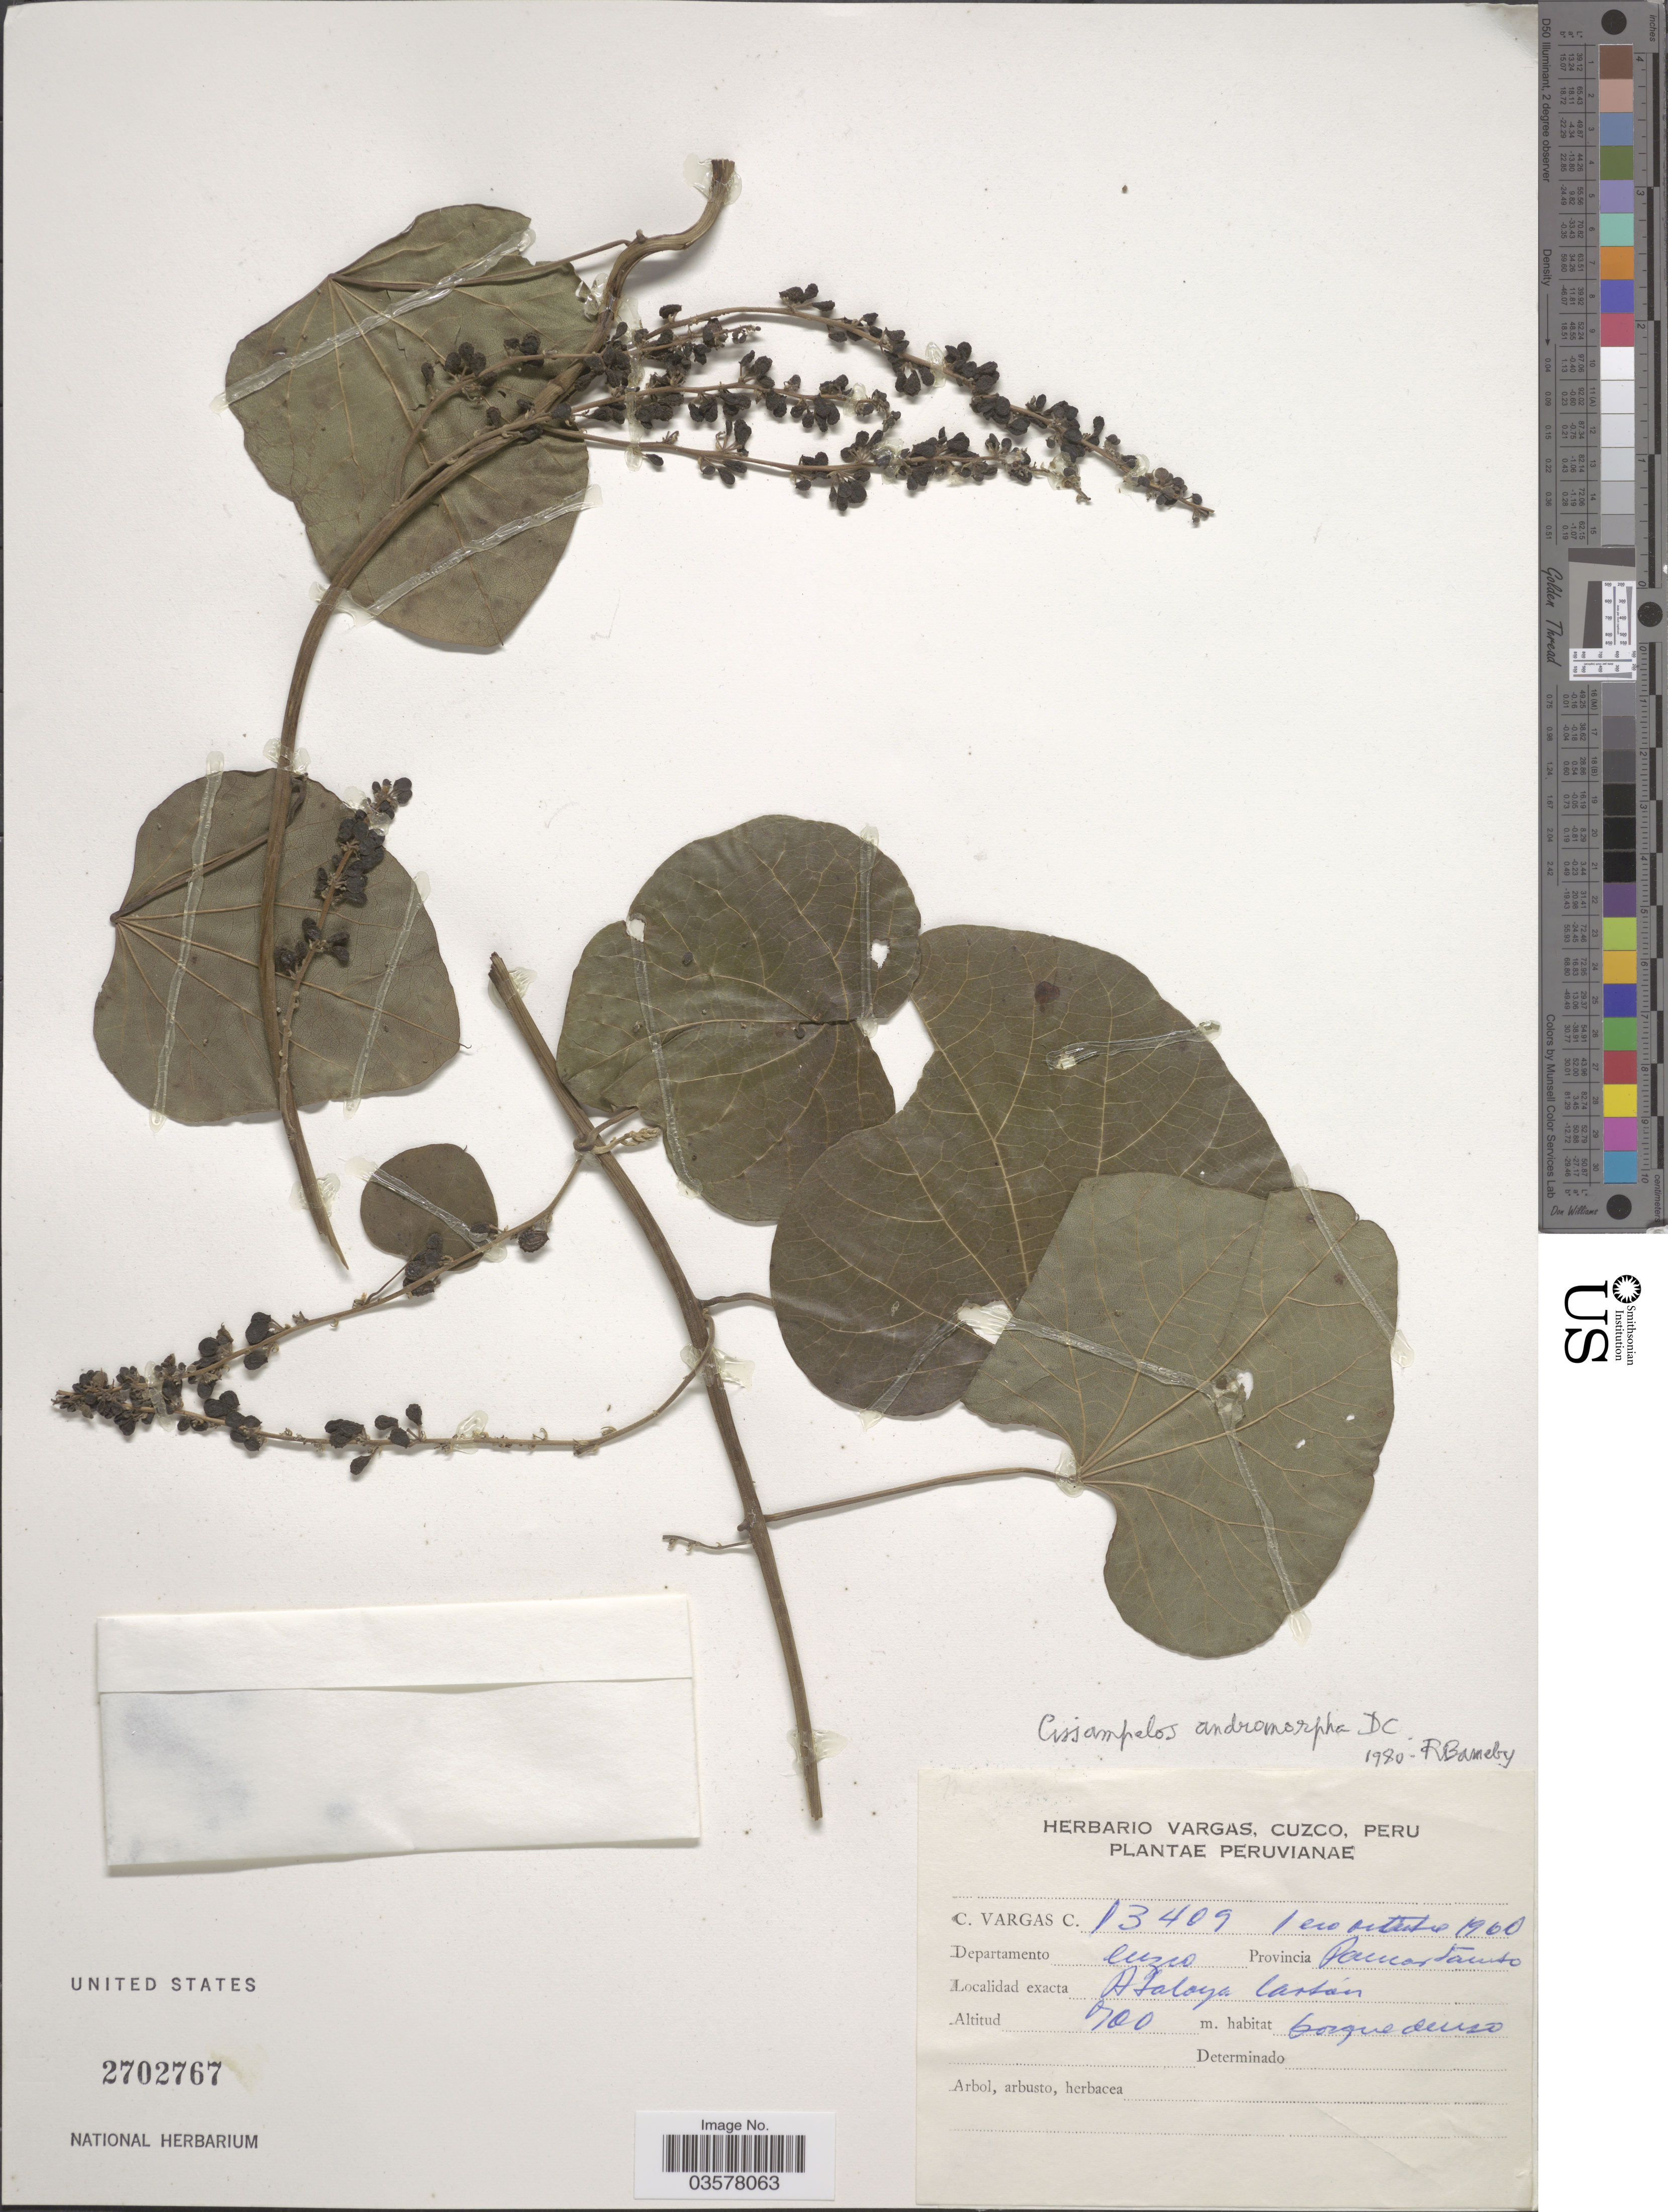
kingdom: Plantae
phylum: Tracheophyta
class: Magnoliopsida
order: Ranunculales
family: Menispermaceae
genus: Cissampelos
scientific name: Cissampelos andromorpha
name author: DC.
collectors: C. Vargas Calderón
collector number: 13409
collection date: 1960-10-01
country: Peru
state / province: Cusco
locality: Departamento Cuzco. Provincia Paucartambo. Atalaya Carbon.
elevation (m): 700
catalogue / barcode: US 2702767